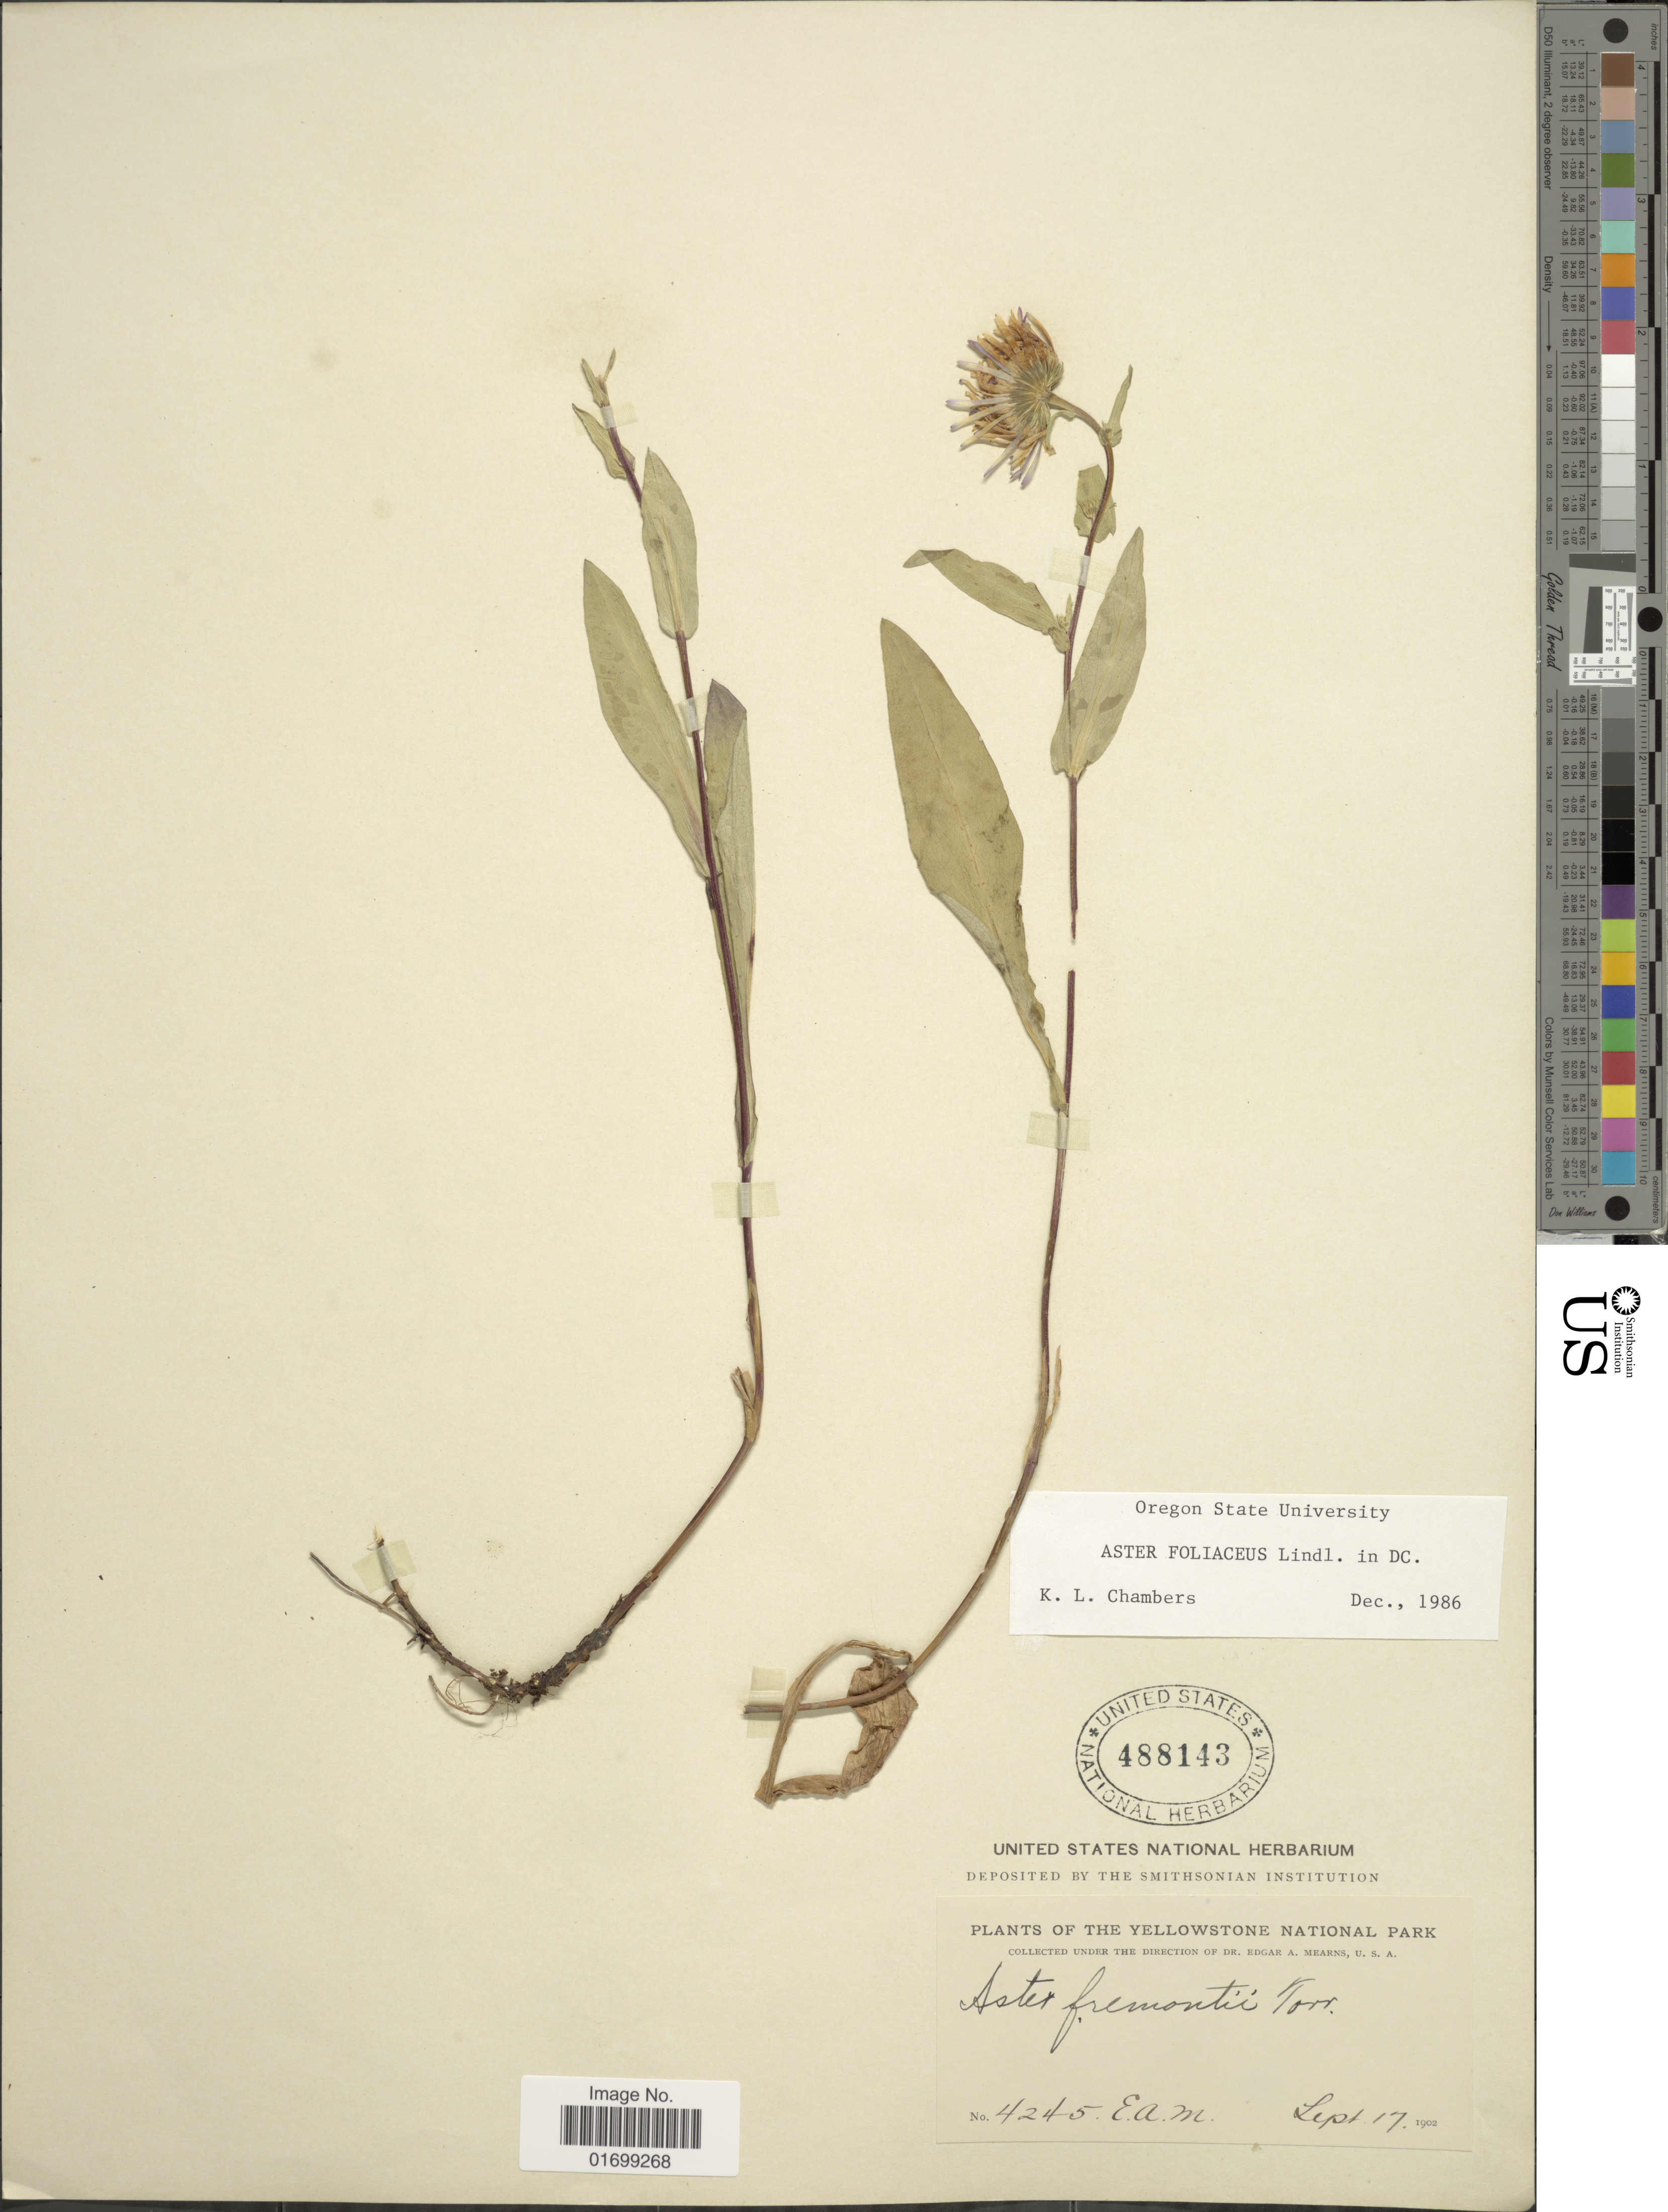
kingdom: Plantae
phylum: Tracheophyta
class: Magnoliopsida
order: Asterales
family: Asteraceae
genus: Symphyotrichum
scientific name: Symphyotrichum foliaceum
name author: (Lindl. ex DC.) G.L. Nesom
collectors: E. A. Mearns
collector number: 4245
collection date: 1902-09-17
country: United States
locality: Yellowstone National Park.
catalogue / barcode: US 488143